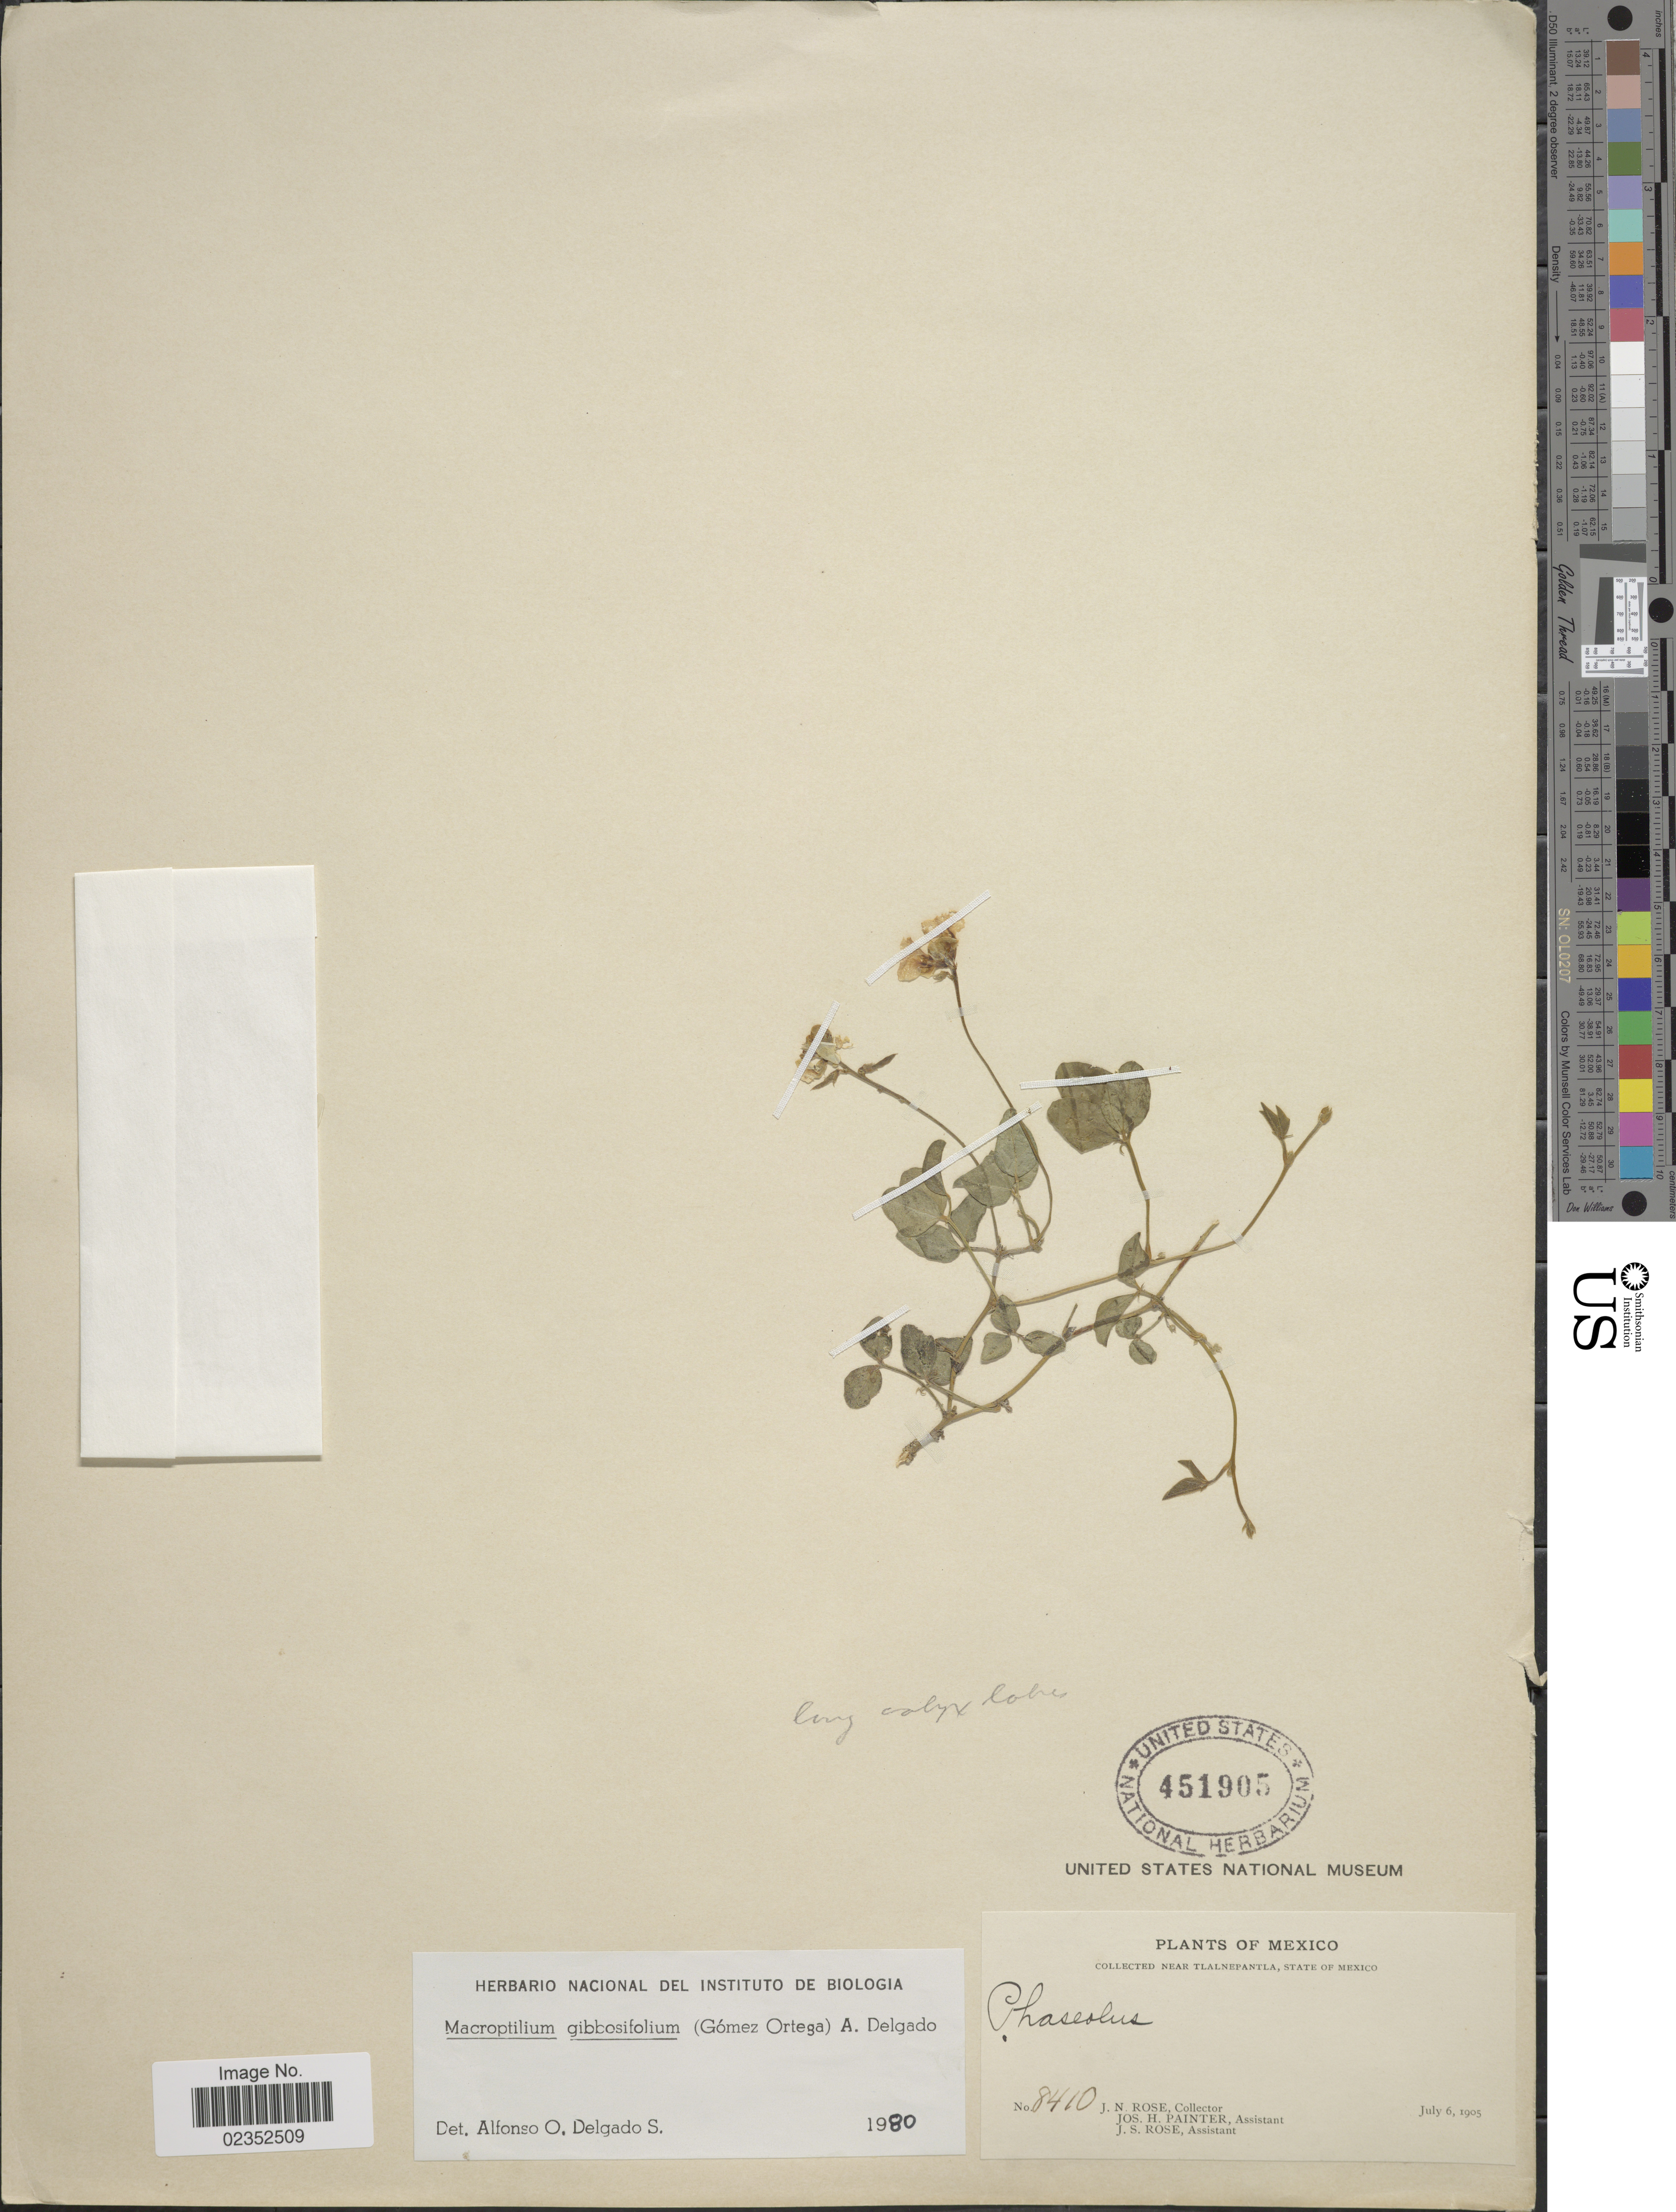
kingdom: Plantae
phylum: Tracheophyta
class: Magnoliopsida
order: Fabales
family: Fabaceae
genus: Macroptilium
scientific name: Macroptilium gibbosifolium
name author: (Ortega) A. Delgado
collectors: J. N. Rose, J. H. Painter & J. S. Rose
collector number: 8410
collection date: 1905-07-06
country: Mexico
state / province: México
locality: Near Tlalnepantla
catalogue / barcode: US 451905